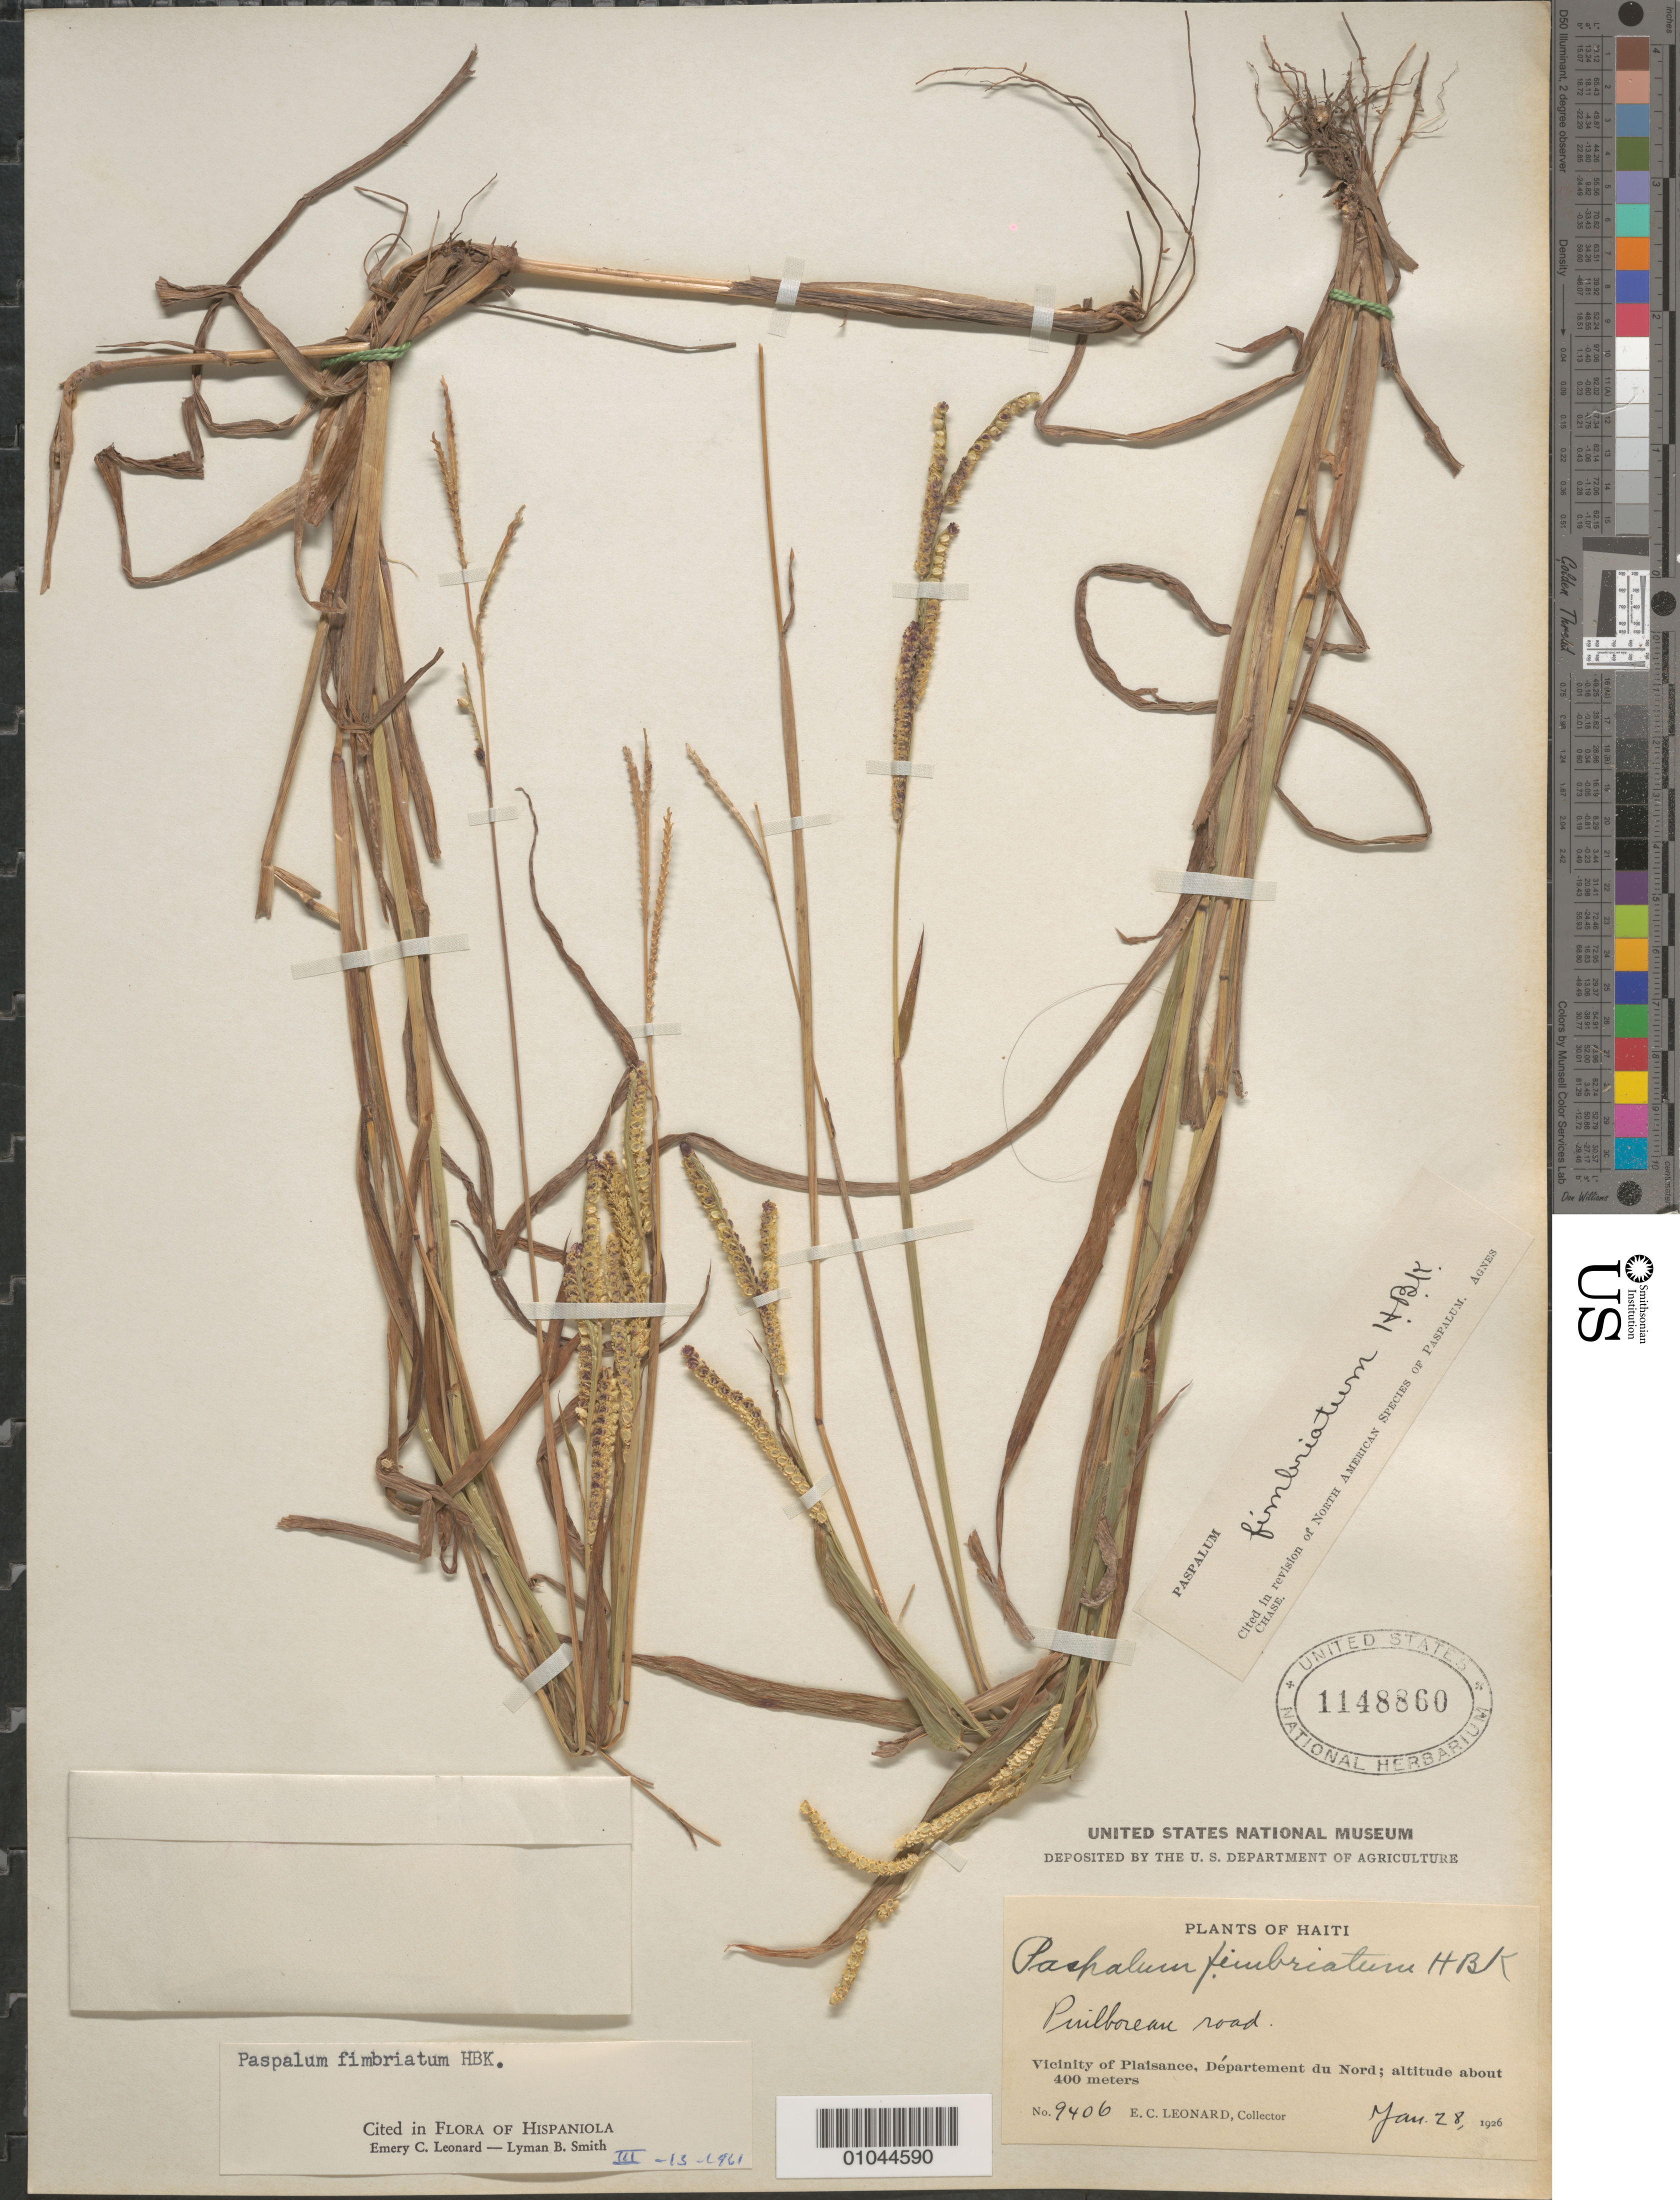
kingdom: Plantae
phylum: Tracheophyta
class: Liliopsida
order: Poales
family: Poaceae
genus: Paspalum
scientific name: Paspalum fimbriatum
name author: Kunth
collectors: E. C. Leonard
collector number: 9406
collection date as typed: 28 Jan 1926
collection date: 1926-01-28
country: Haiti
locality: Vicinity of Plaisance, Departement du Nord, Puilboreau road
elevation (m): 400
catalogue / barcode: US 1148860